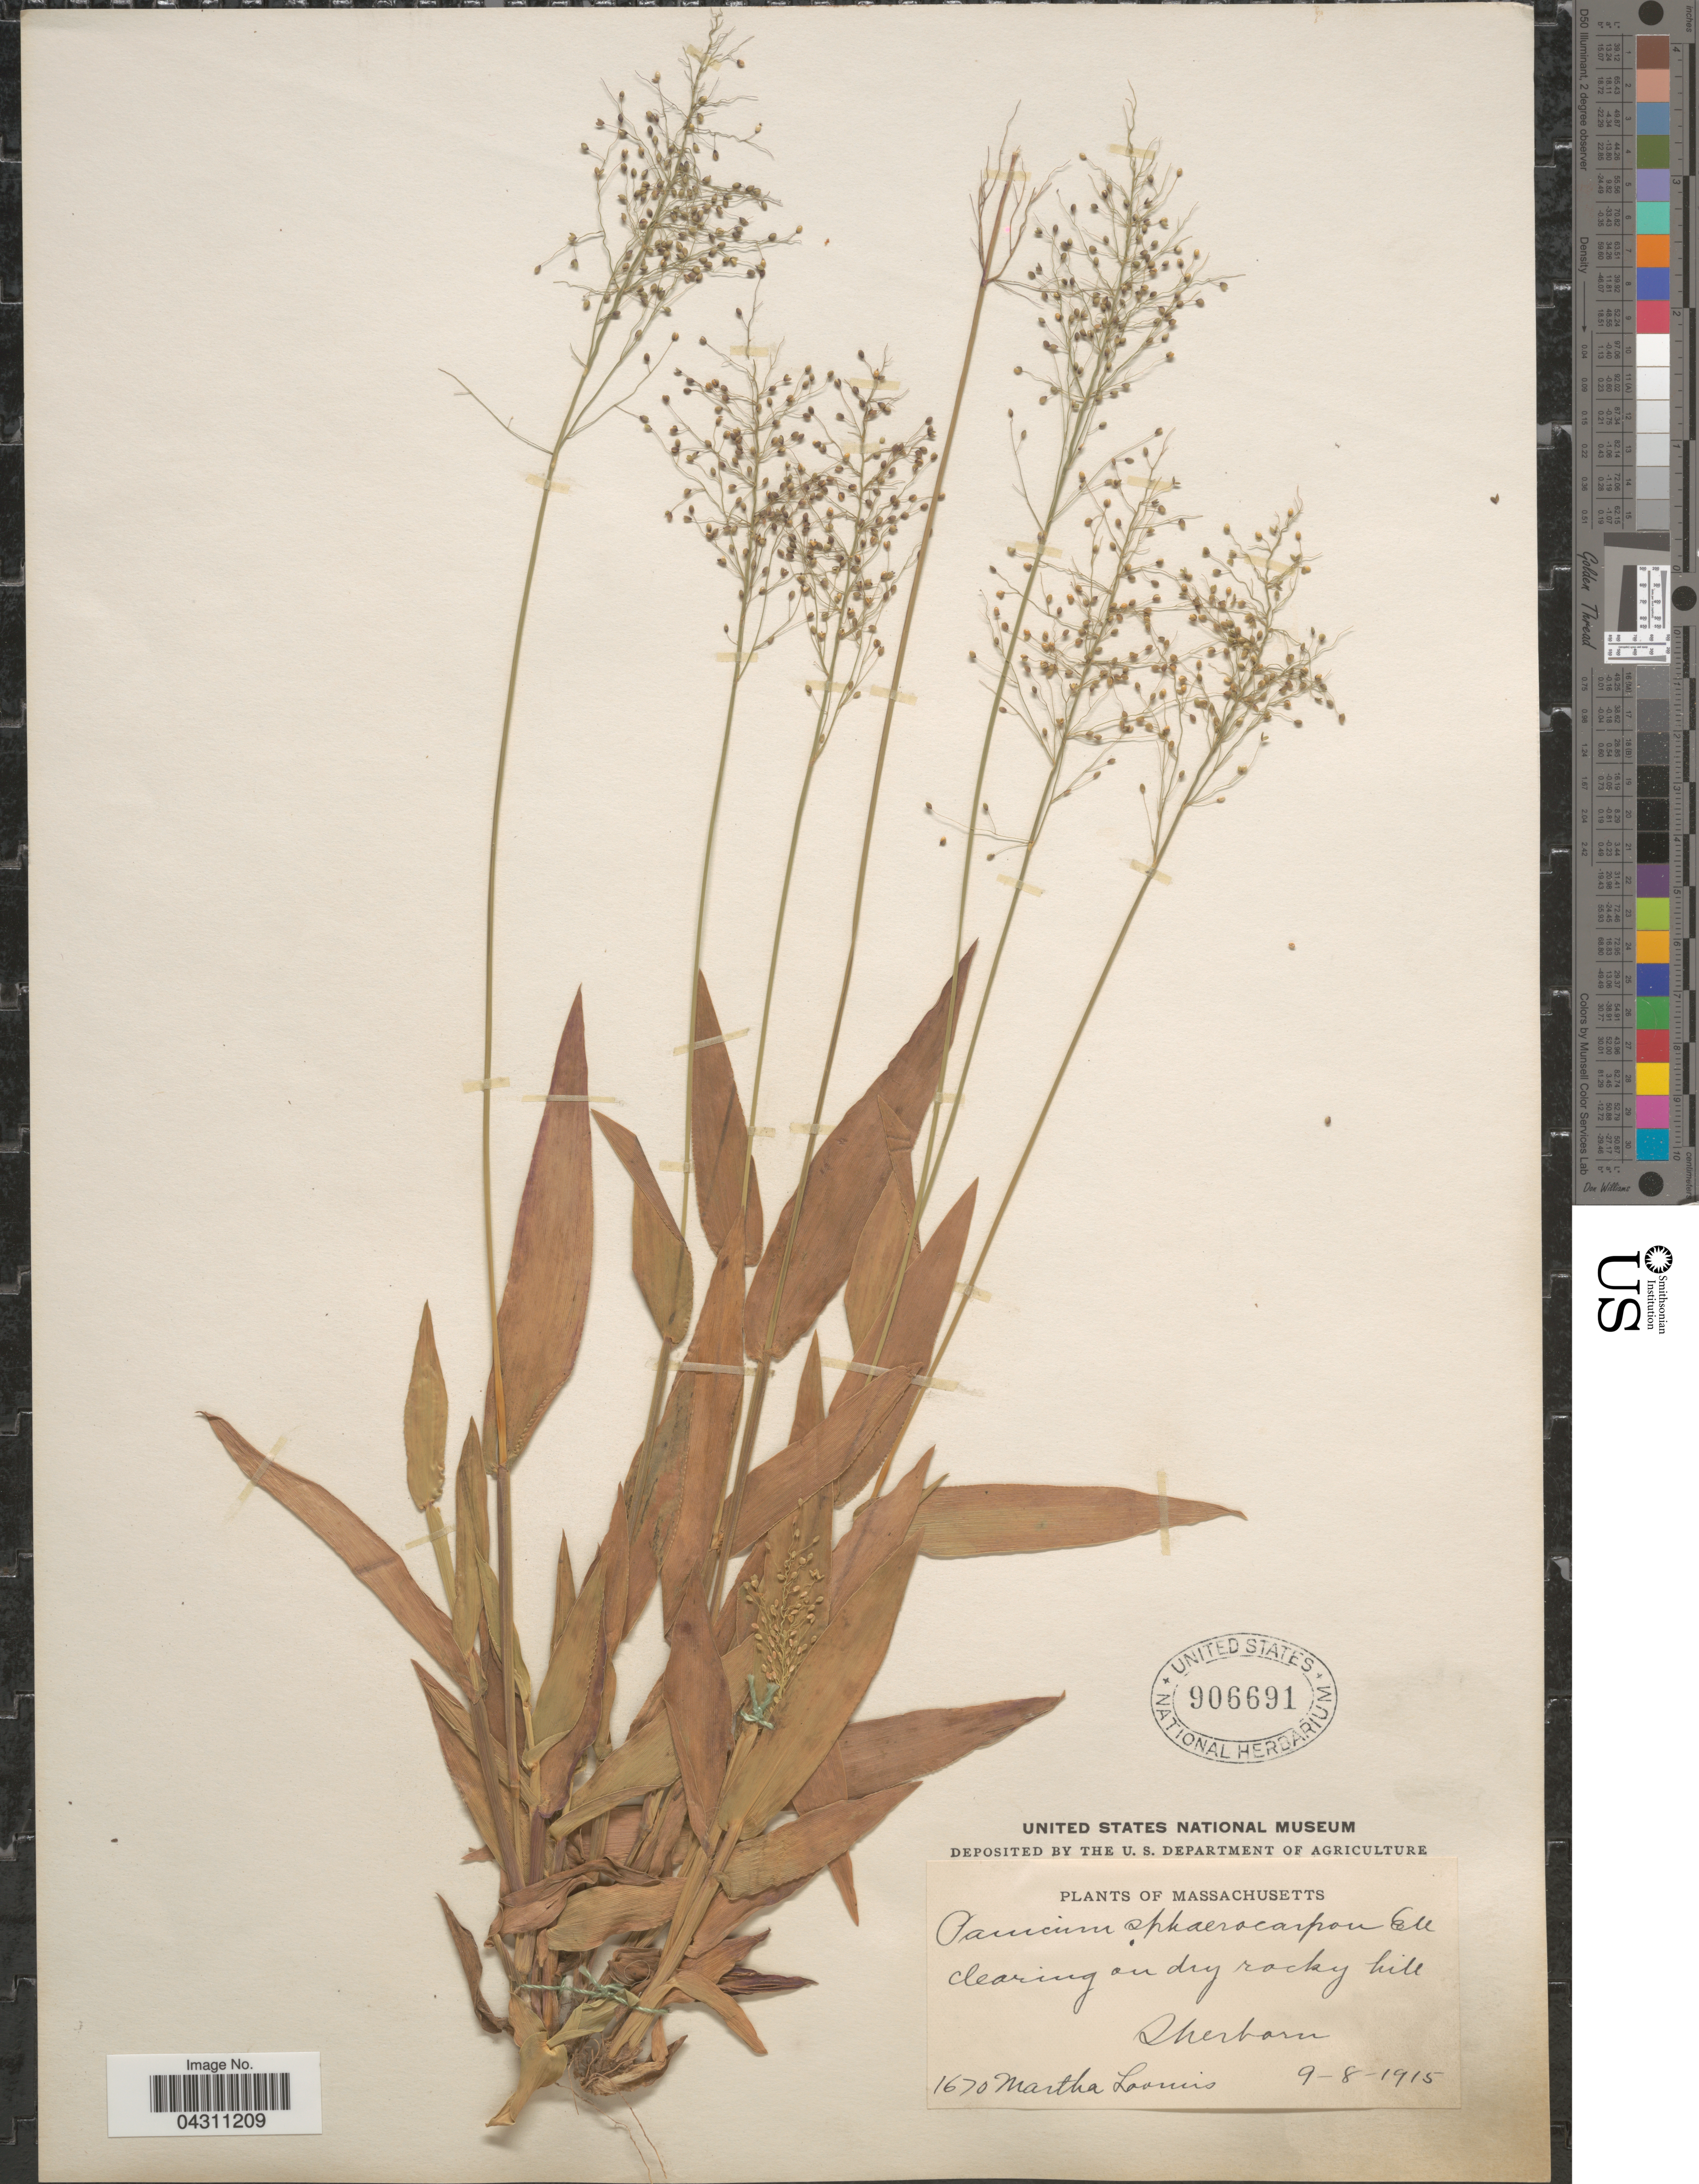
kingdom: Plantae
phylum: Tracheophyta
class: Liliopsida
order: Poales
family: Poaceae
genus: Dichanthelium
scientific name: Dichanthelium sphaerocarpon var. sphaerocarpon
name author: (Elliott) Gould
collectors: M. L. Loomis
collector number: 1670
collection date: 1915-09-08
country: United States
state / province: Massachusetts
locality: Clearing on dry rocky hill. Sherborn.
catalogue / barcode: US 906691